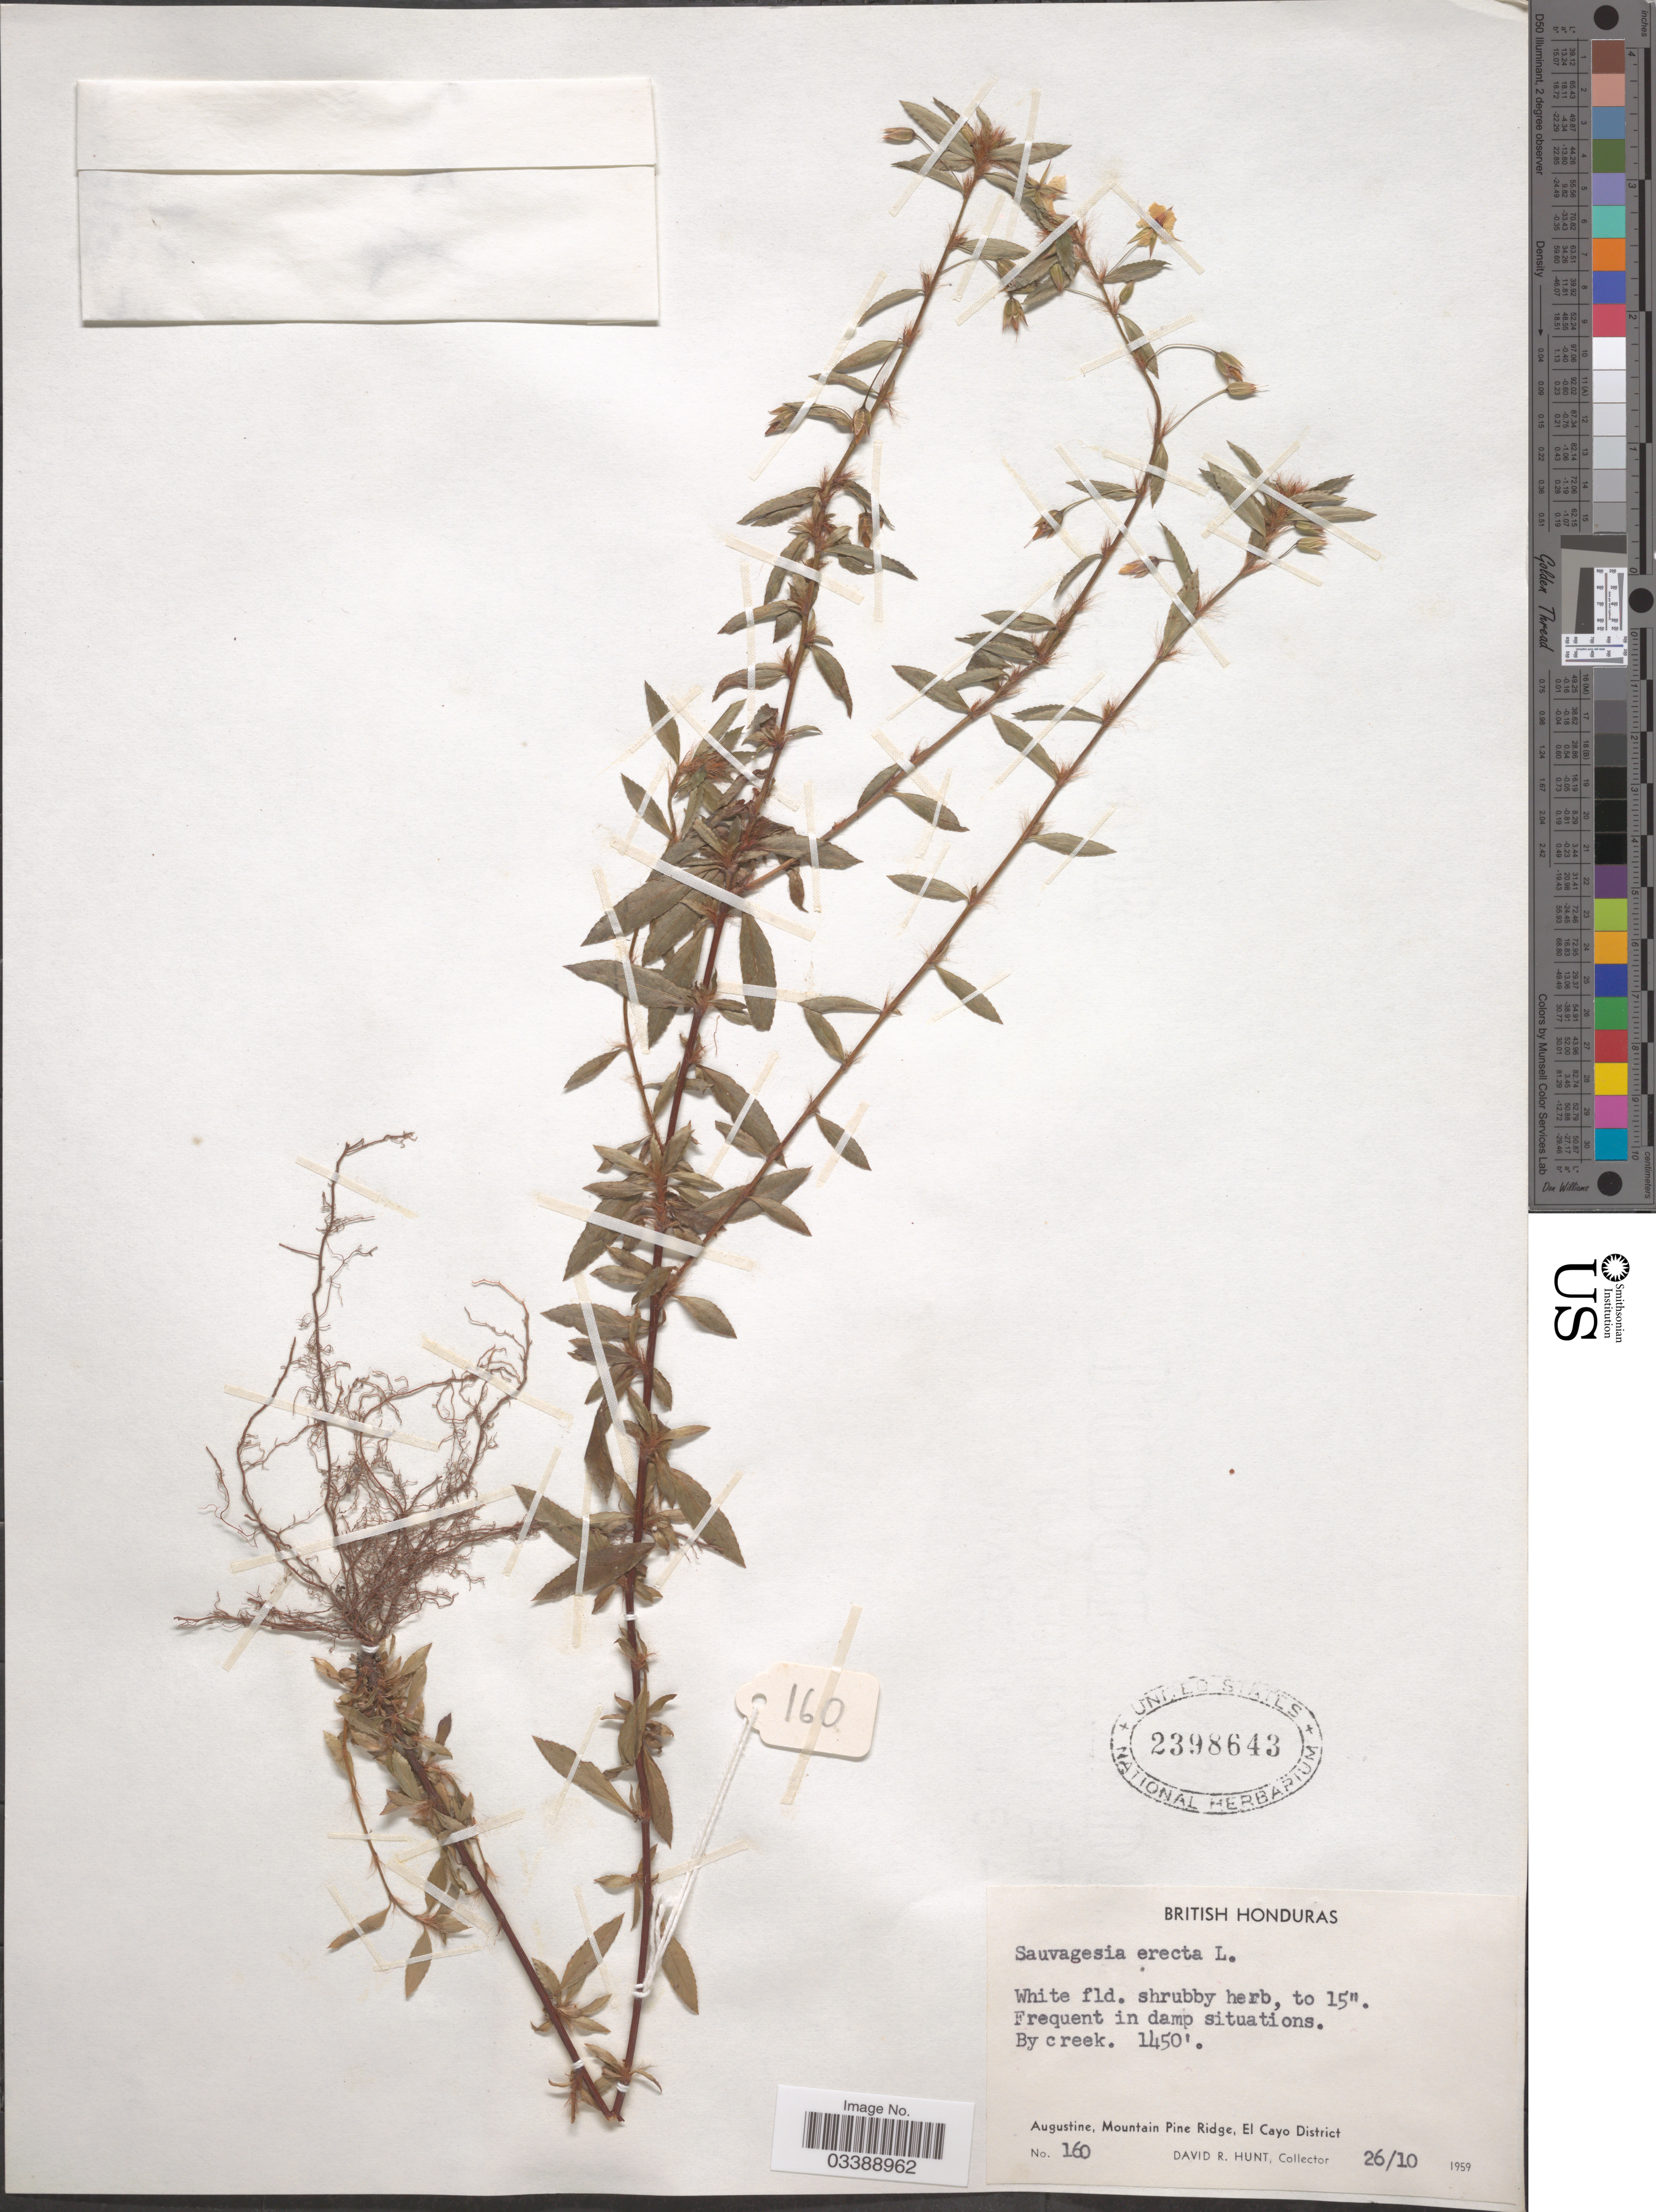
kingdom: Plantae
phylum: Tracheophyta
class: Magnoliopsida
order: Malpighiales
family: Ochnaceae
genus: Sauvagesia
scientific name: Sauvagesia erecta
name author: L.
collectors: D. R. Hunt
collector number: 160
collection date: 1959-10-26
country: Belize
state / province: Cayo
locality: British Honduras. Augustine, Mountain Pine Ridge, El Cayo District.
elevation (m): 442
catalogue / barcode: US 2398643